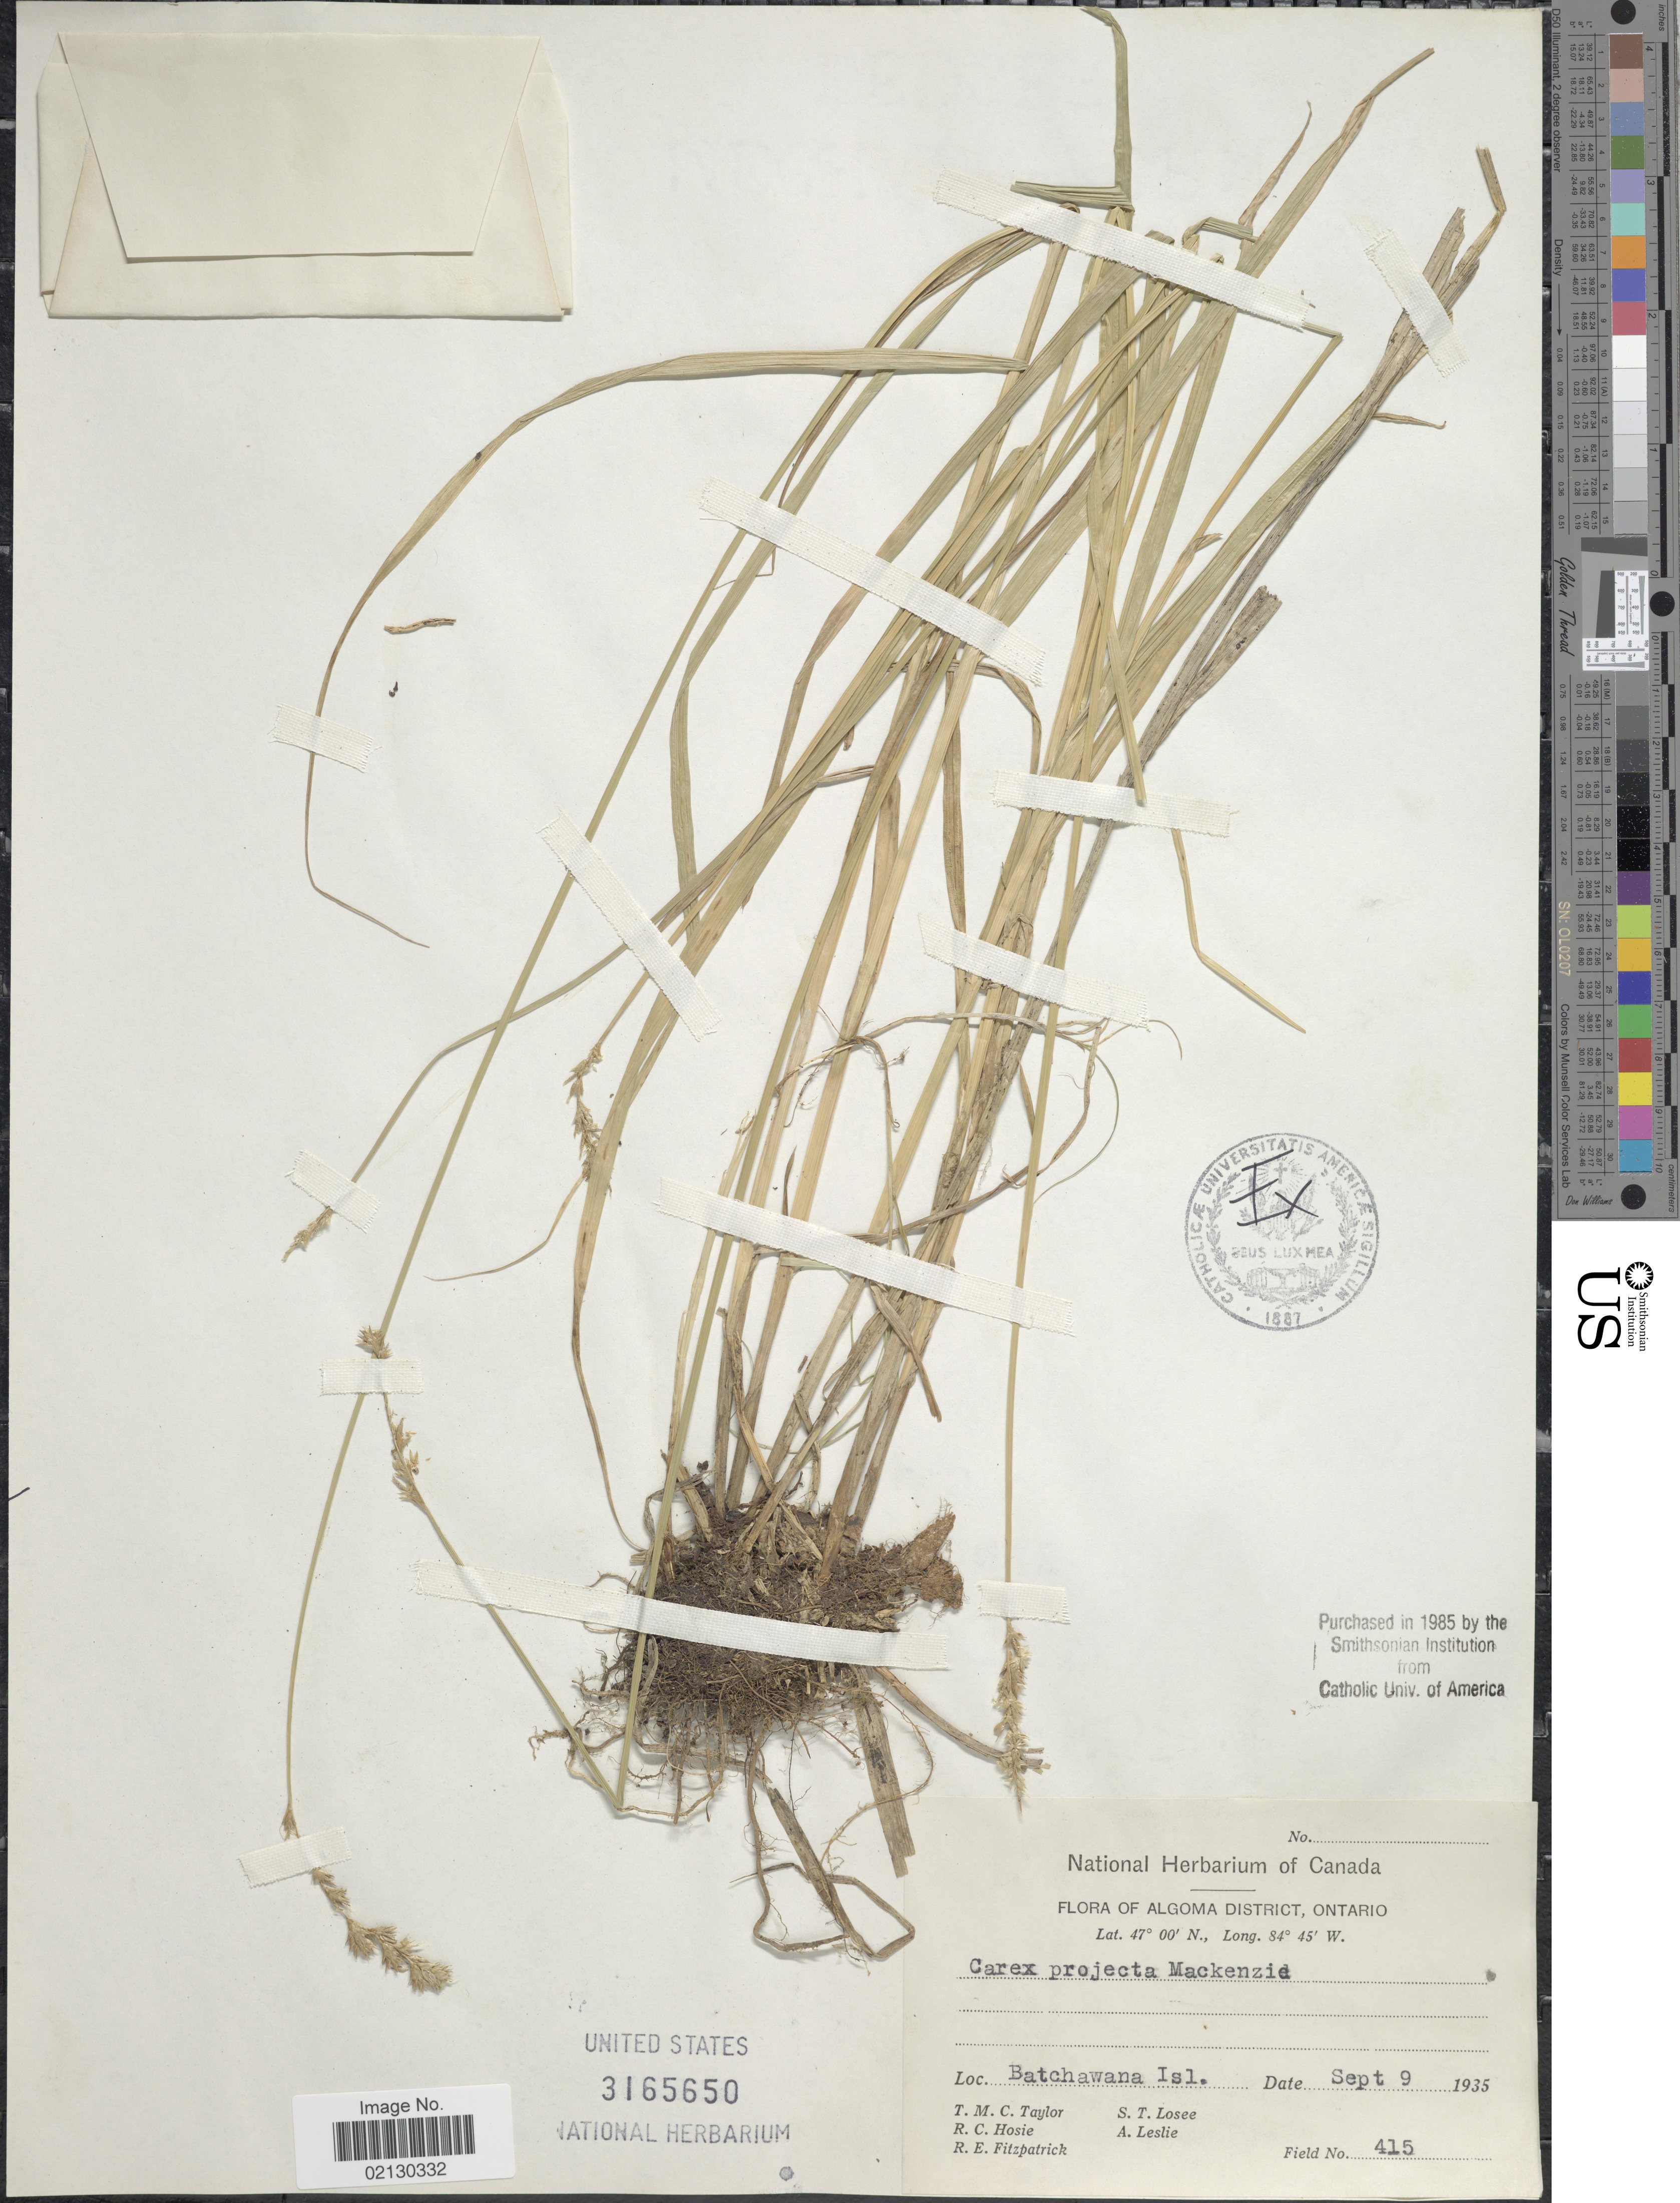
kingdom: Plantae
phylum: Tracheophyta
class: Liliopsida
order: Poales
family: Cyperaceae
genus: Carex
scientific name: Carex projecta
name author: Mack.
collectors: T. M. C. Taylor, R. Hosie, R. Fitzpatrick, S. Losee & A. Leslie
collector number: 415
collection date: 1935-09-09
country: Canada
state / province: Ontario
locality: Algoma District. Batchawana Isl.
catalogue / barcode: US 3165650